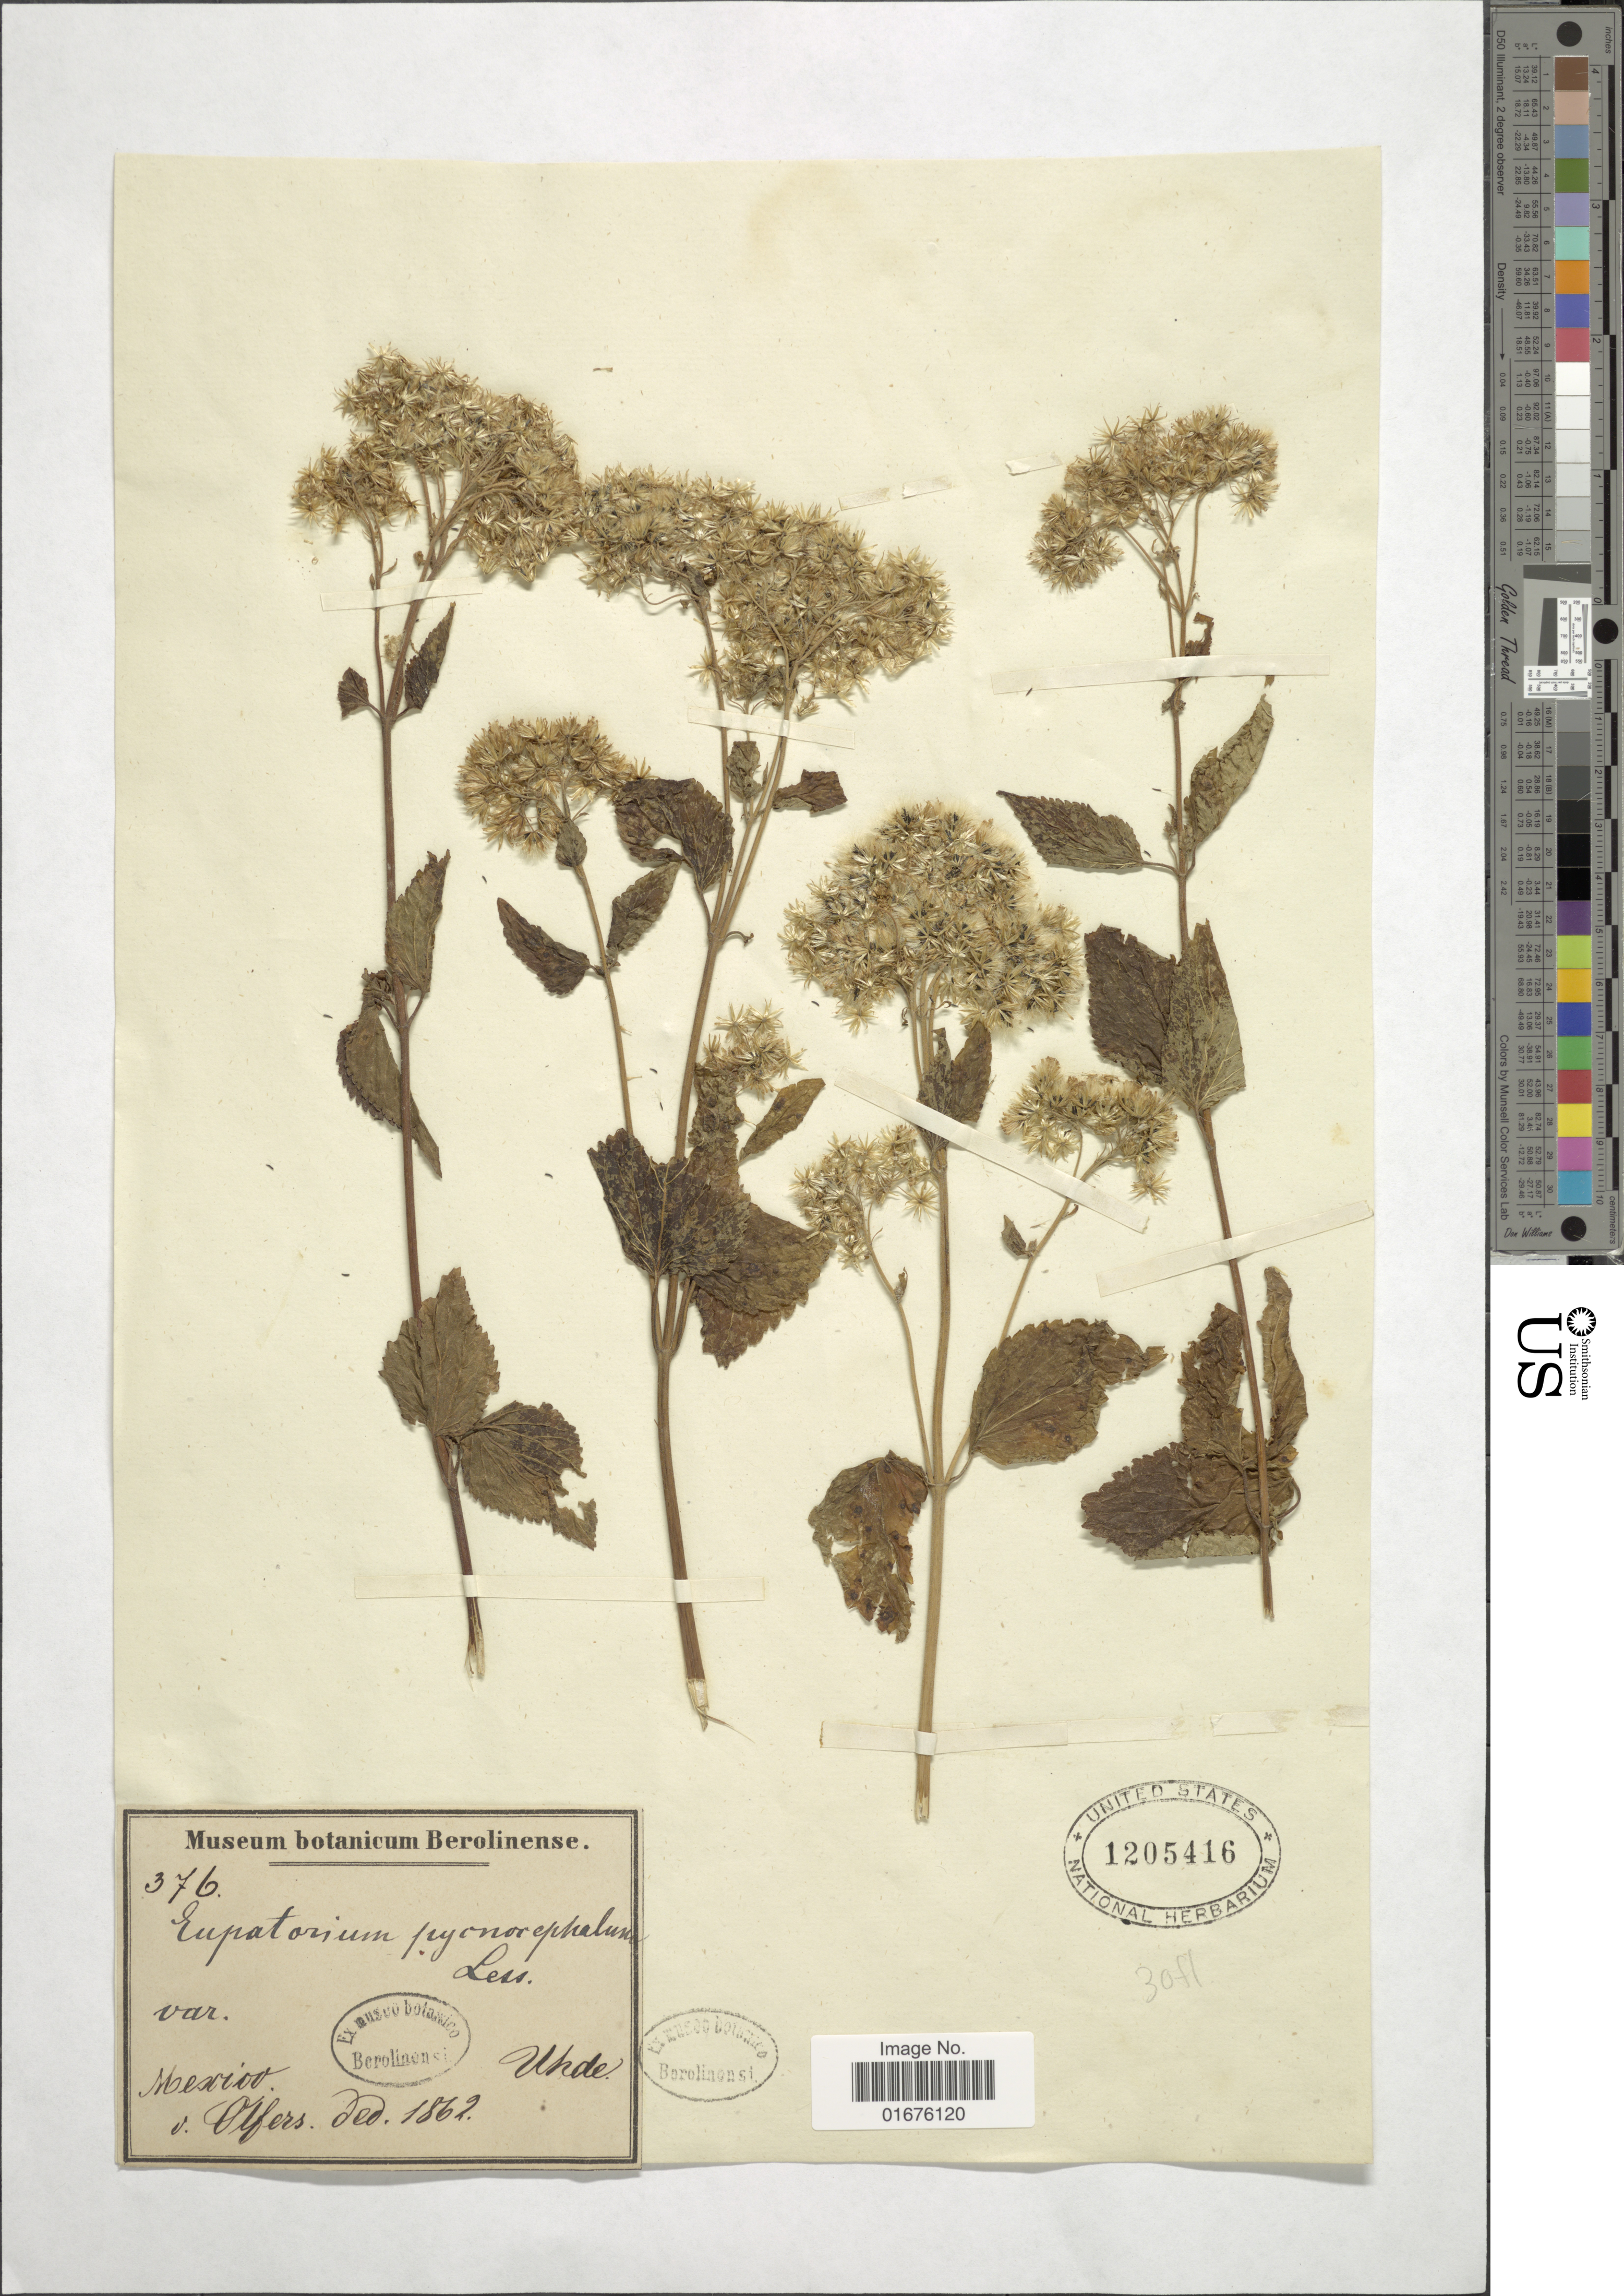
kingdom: Plantae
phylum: Tracheophyta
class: Magnoliopsida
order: Asterales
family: Asteraceae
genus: Ageratina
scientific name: Ageratina pazcuarensis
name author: (Kunth) R.M. King & H. Rob.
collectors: -. Olfers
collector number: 376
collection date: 1862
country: Mexico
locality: Urde [interpreted]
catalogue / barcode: US 1205416